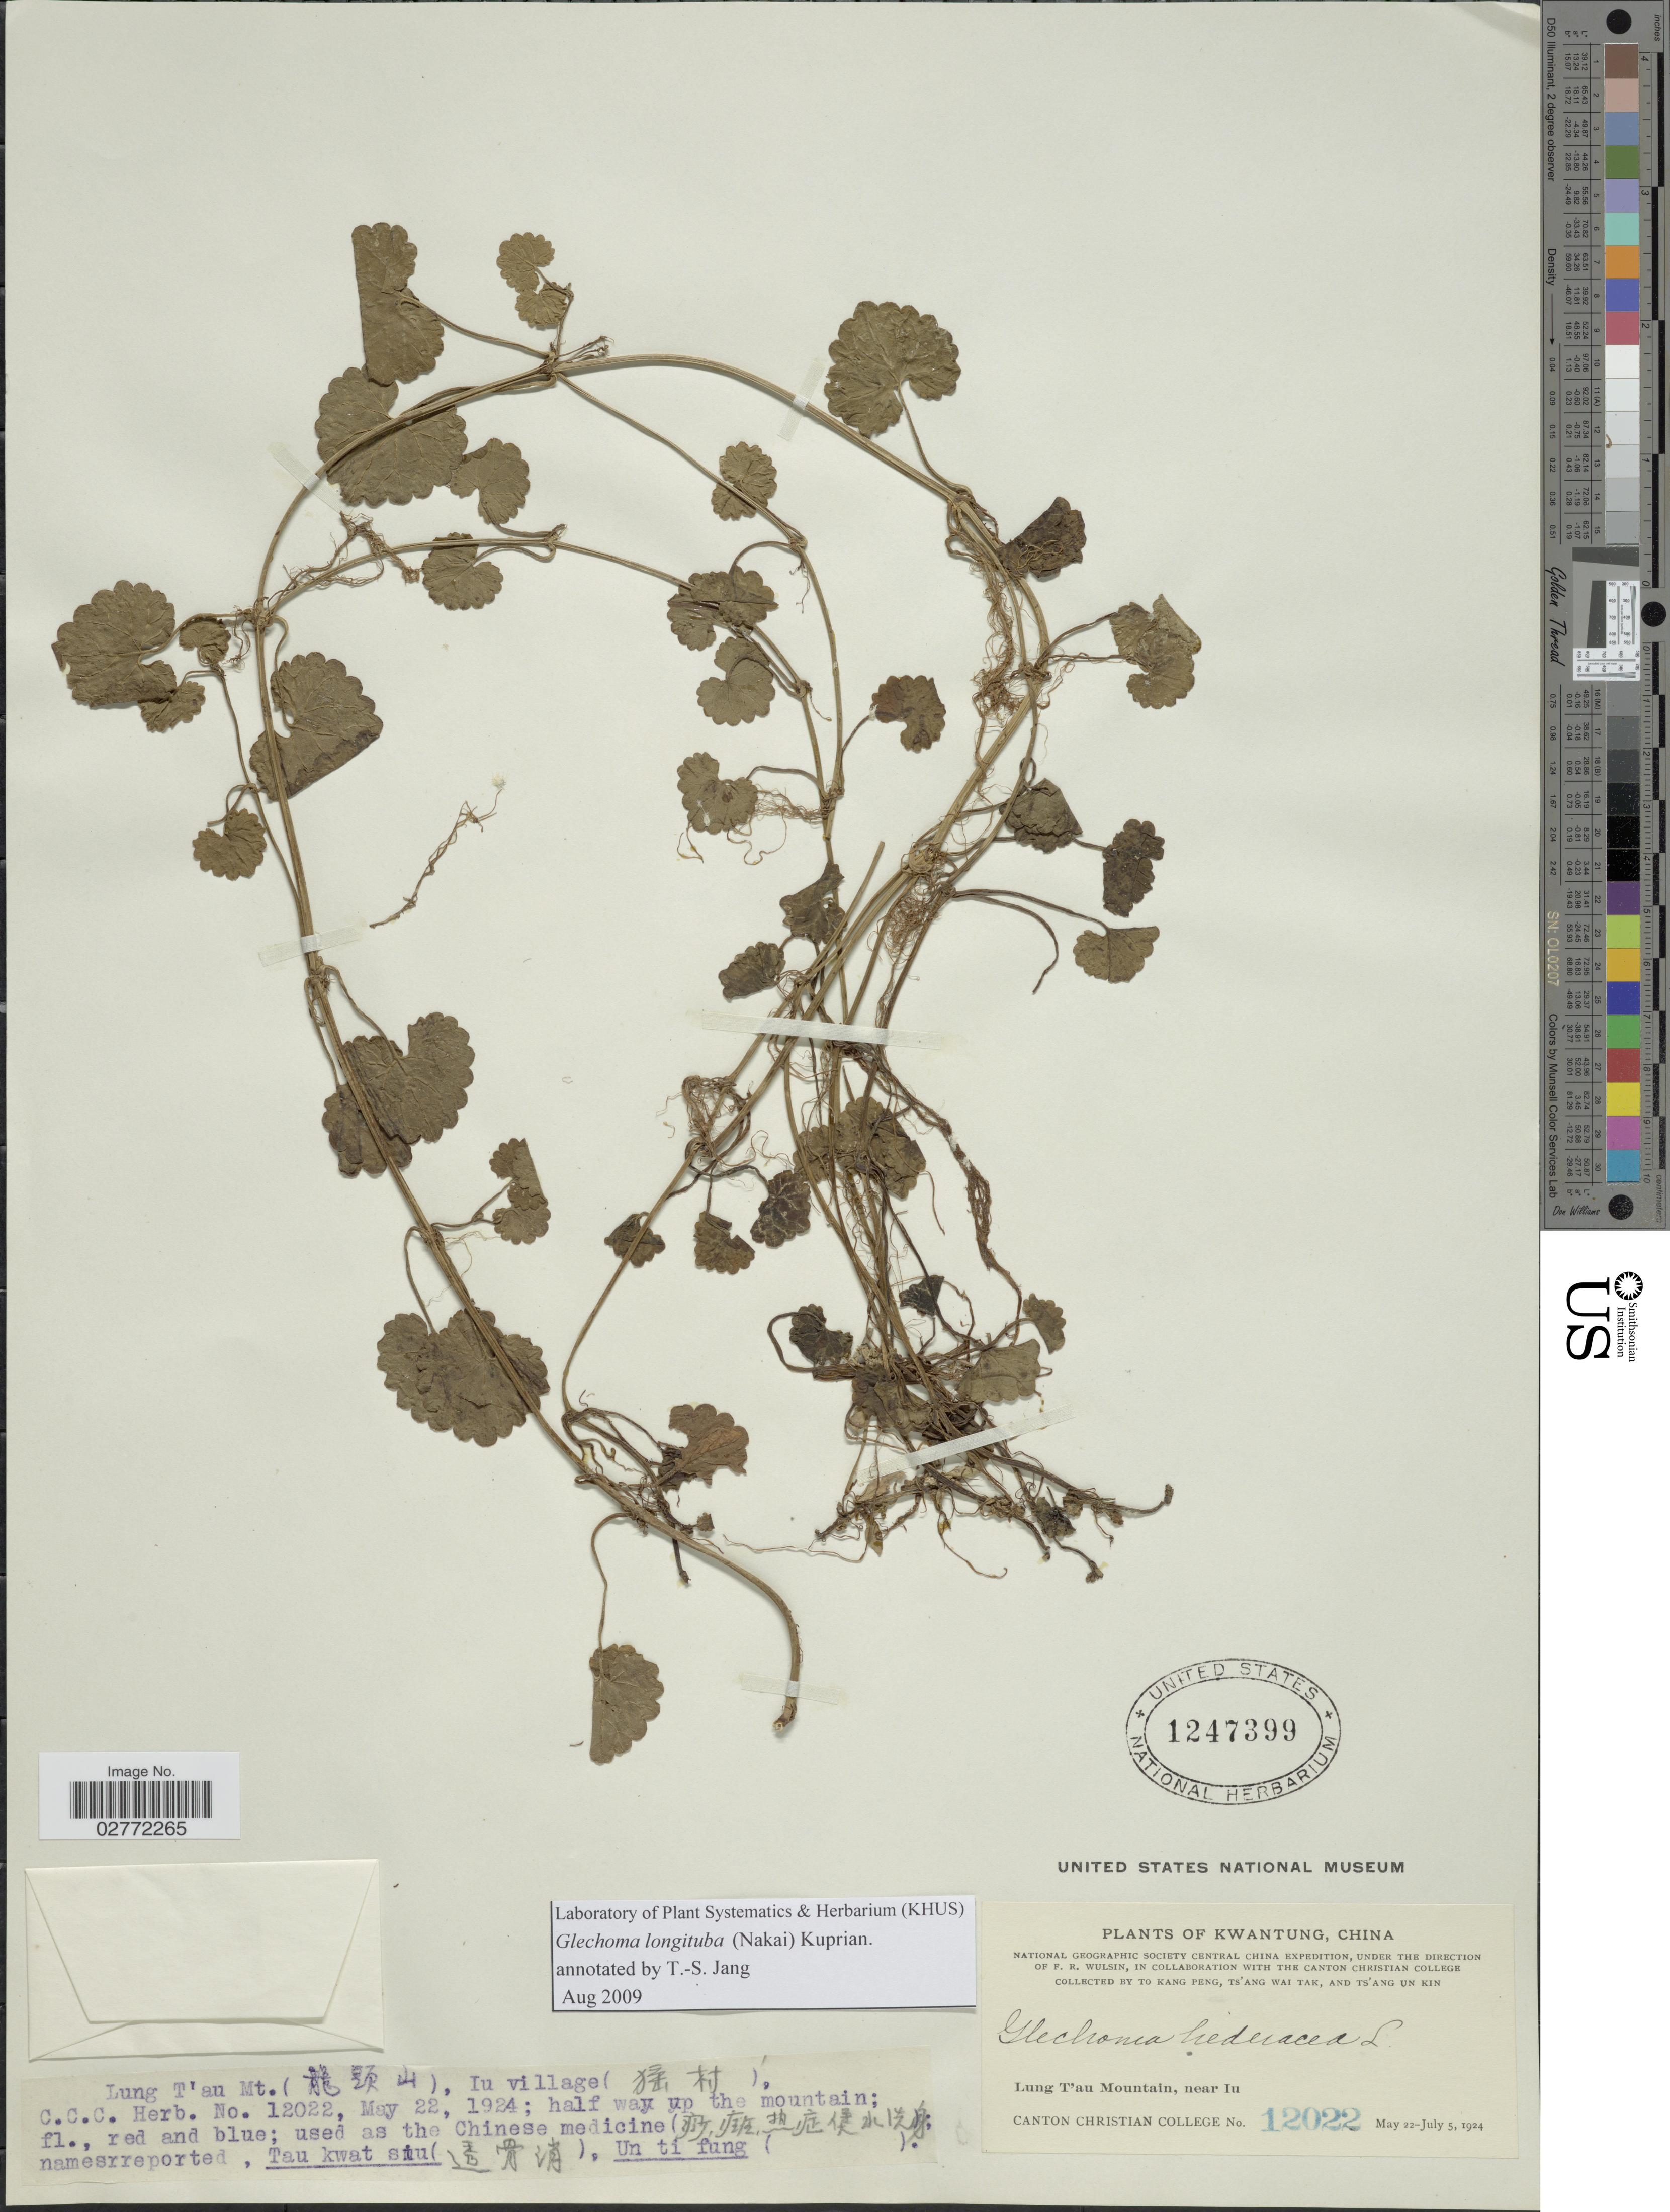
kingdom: Plantae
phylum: Tracheophyta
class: Magnoliopsida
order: Lamiales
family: Lamiaceae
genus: Glechoma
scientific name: Glechoma longituba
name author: (Nakai) Kuprian.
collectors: Canton Christian College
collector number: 12022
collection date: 1924-05-22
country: China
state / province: Guangdong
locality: Kwantung. Lung T'au Mountain, near Iu. Iu village (X).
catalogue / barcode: US 1247399